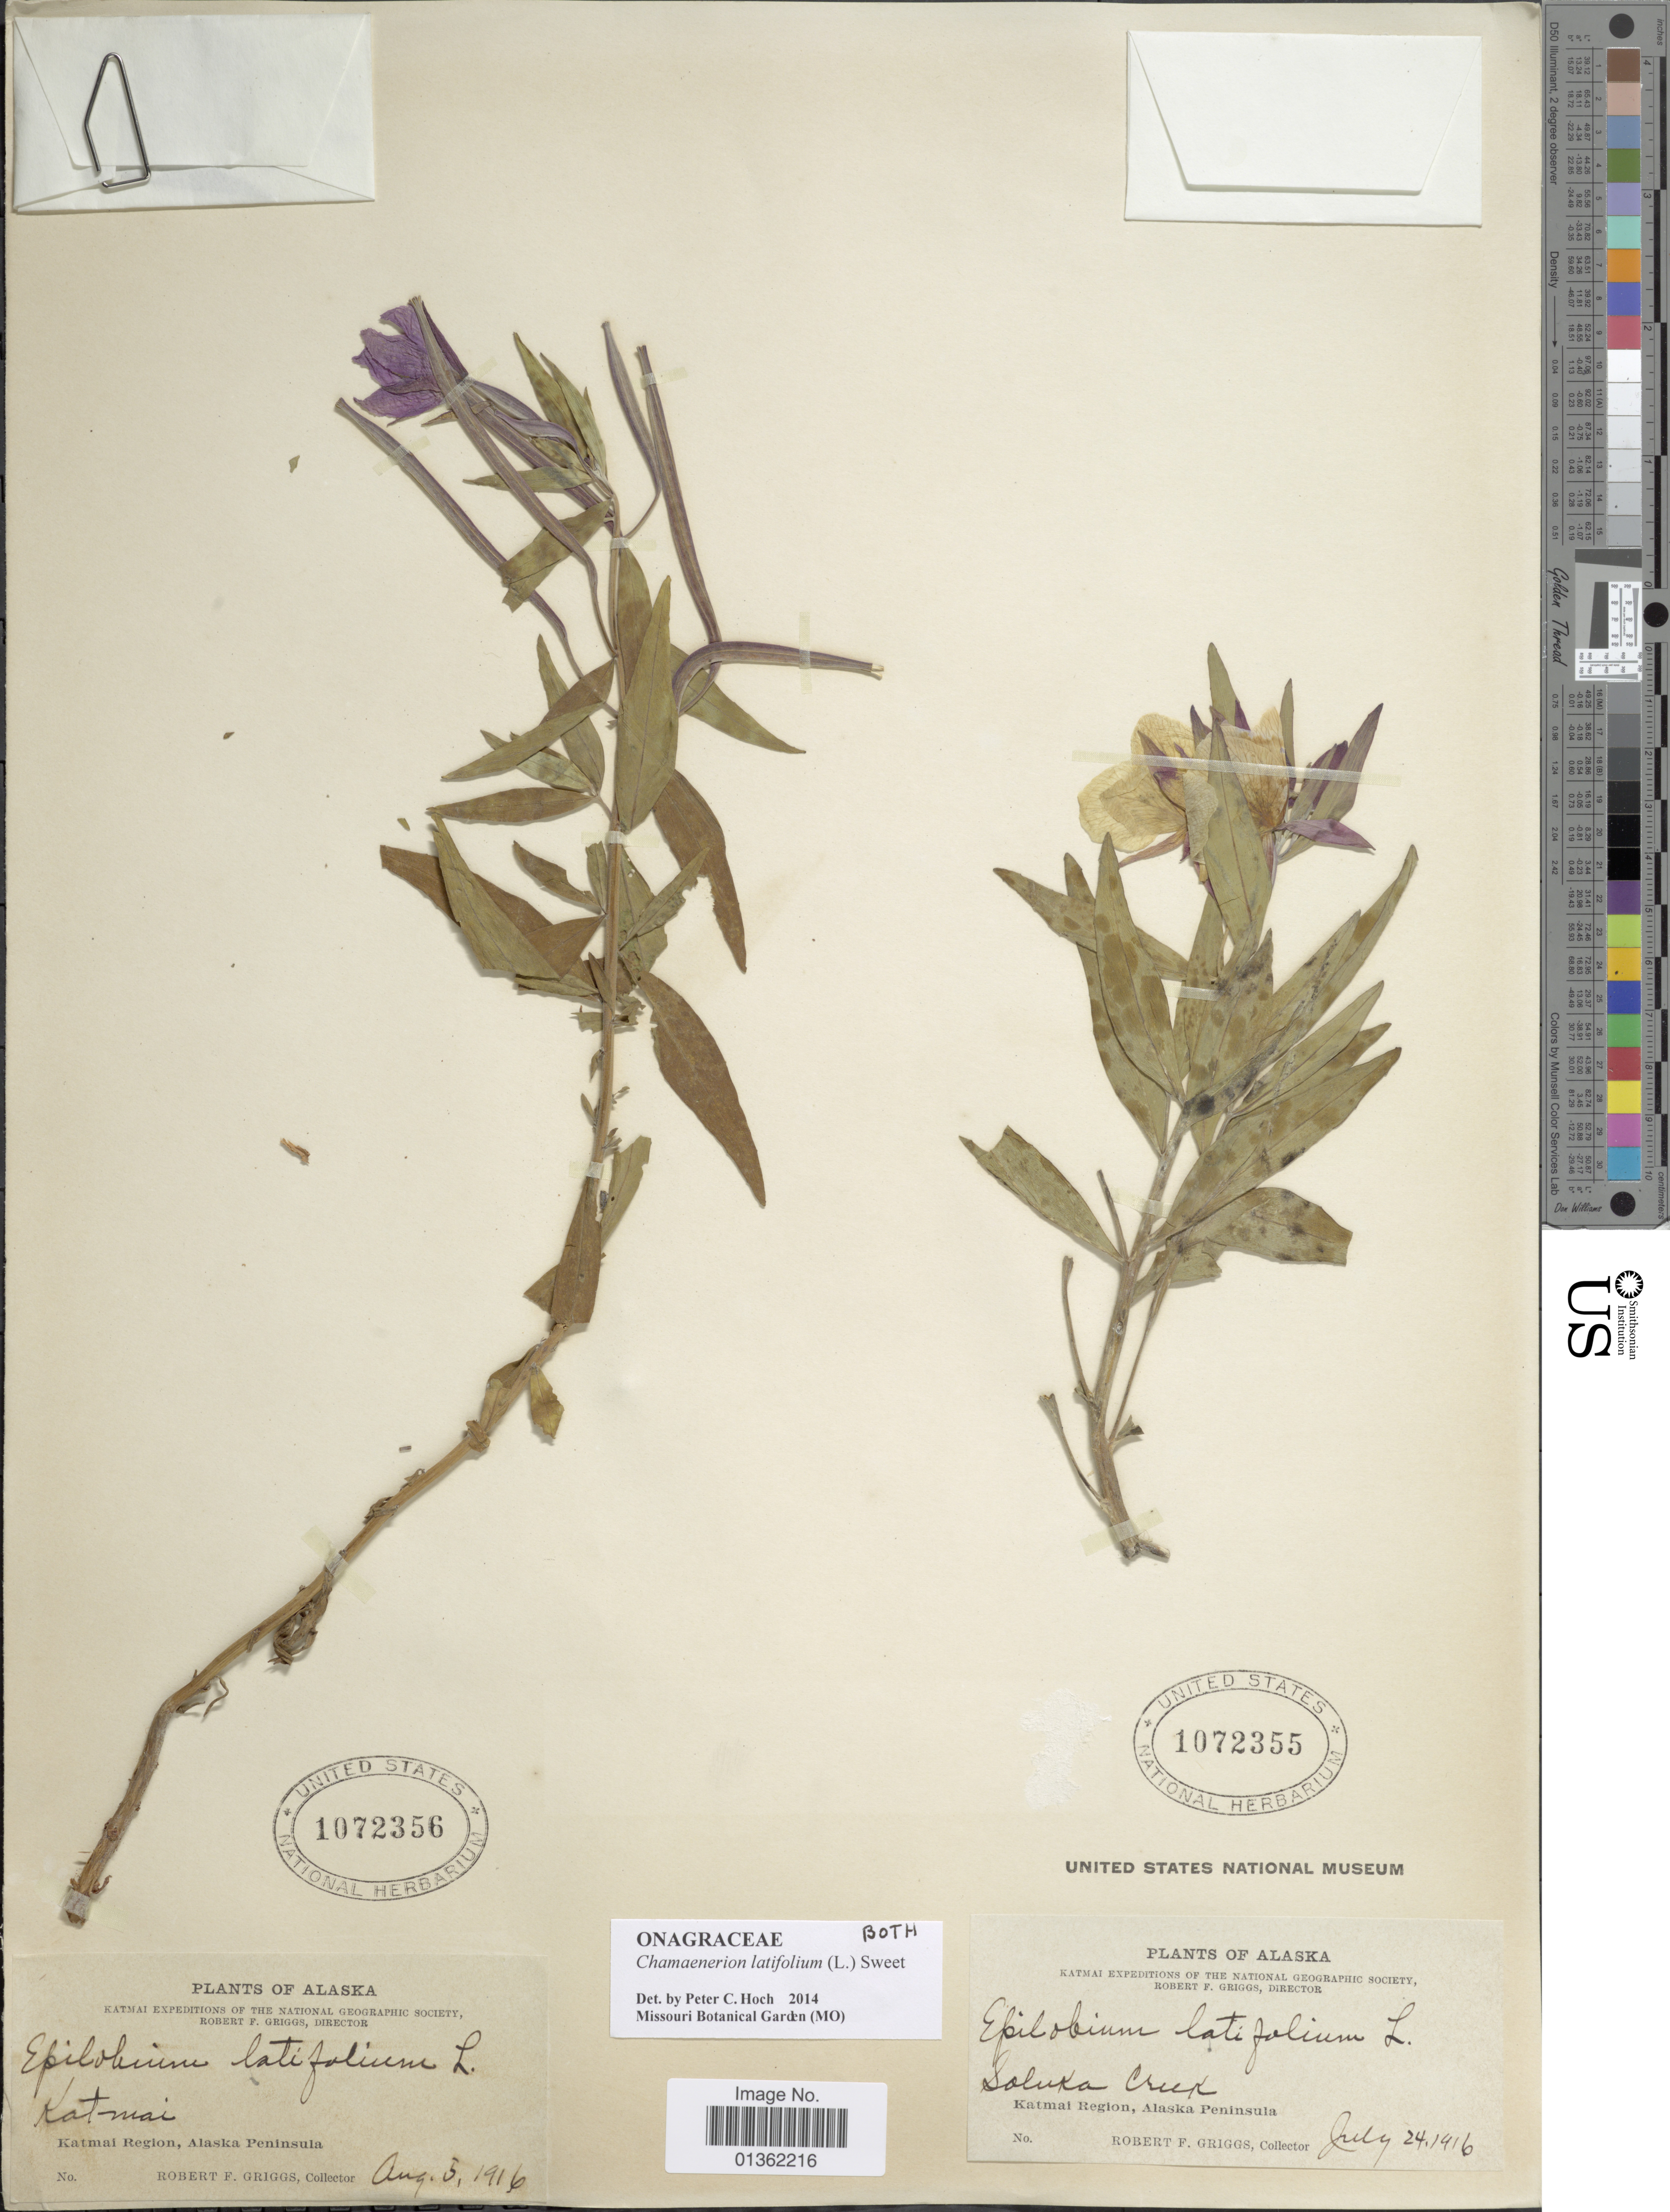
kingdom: Plantae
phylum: Tracheophyta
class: Magnoliopsida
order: Myrtales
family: Onagraceae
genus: Chamaenerion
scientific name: Chamaenerion latifolium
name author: (L.) Th. Fr. & Lange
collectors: R. F. Griggs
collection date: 1916-07-24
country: United States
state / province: Alaska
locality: Soluka Creek. Katmai Region.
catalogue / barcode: US 1072355